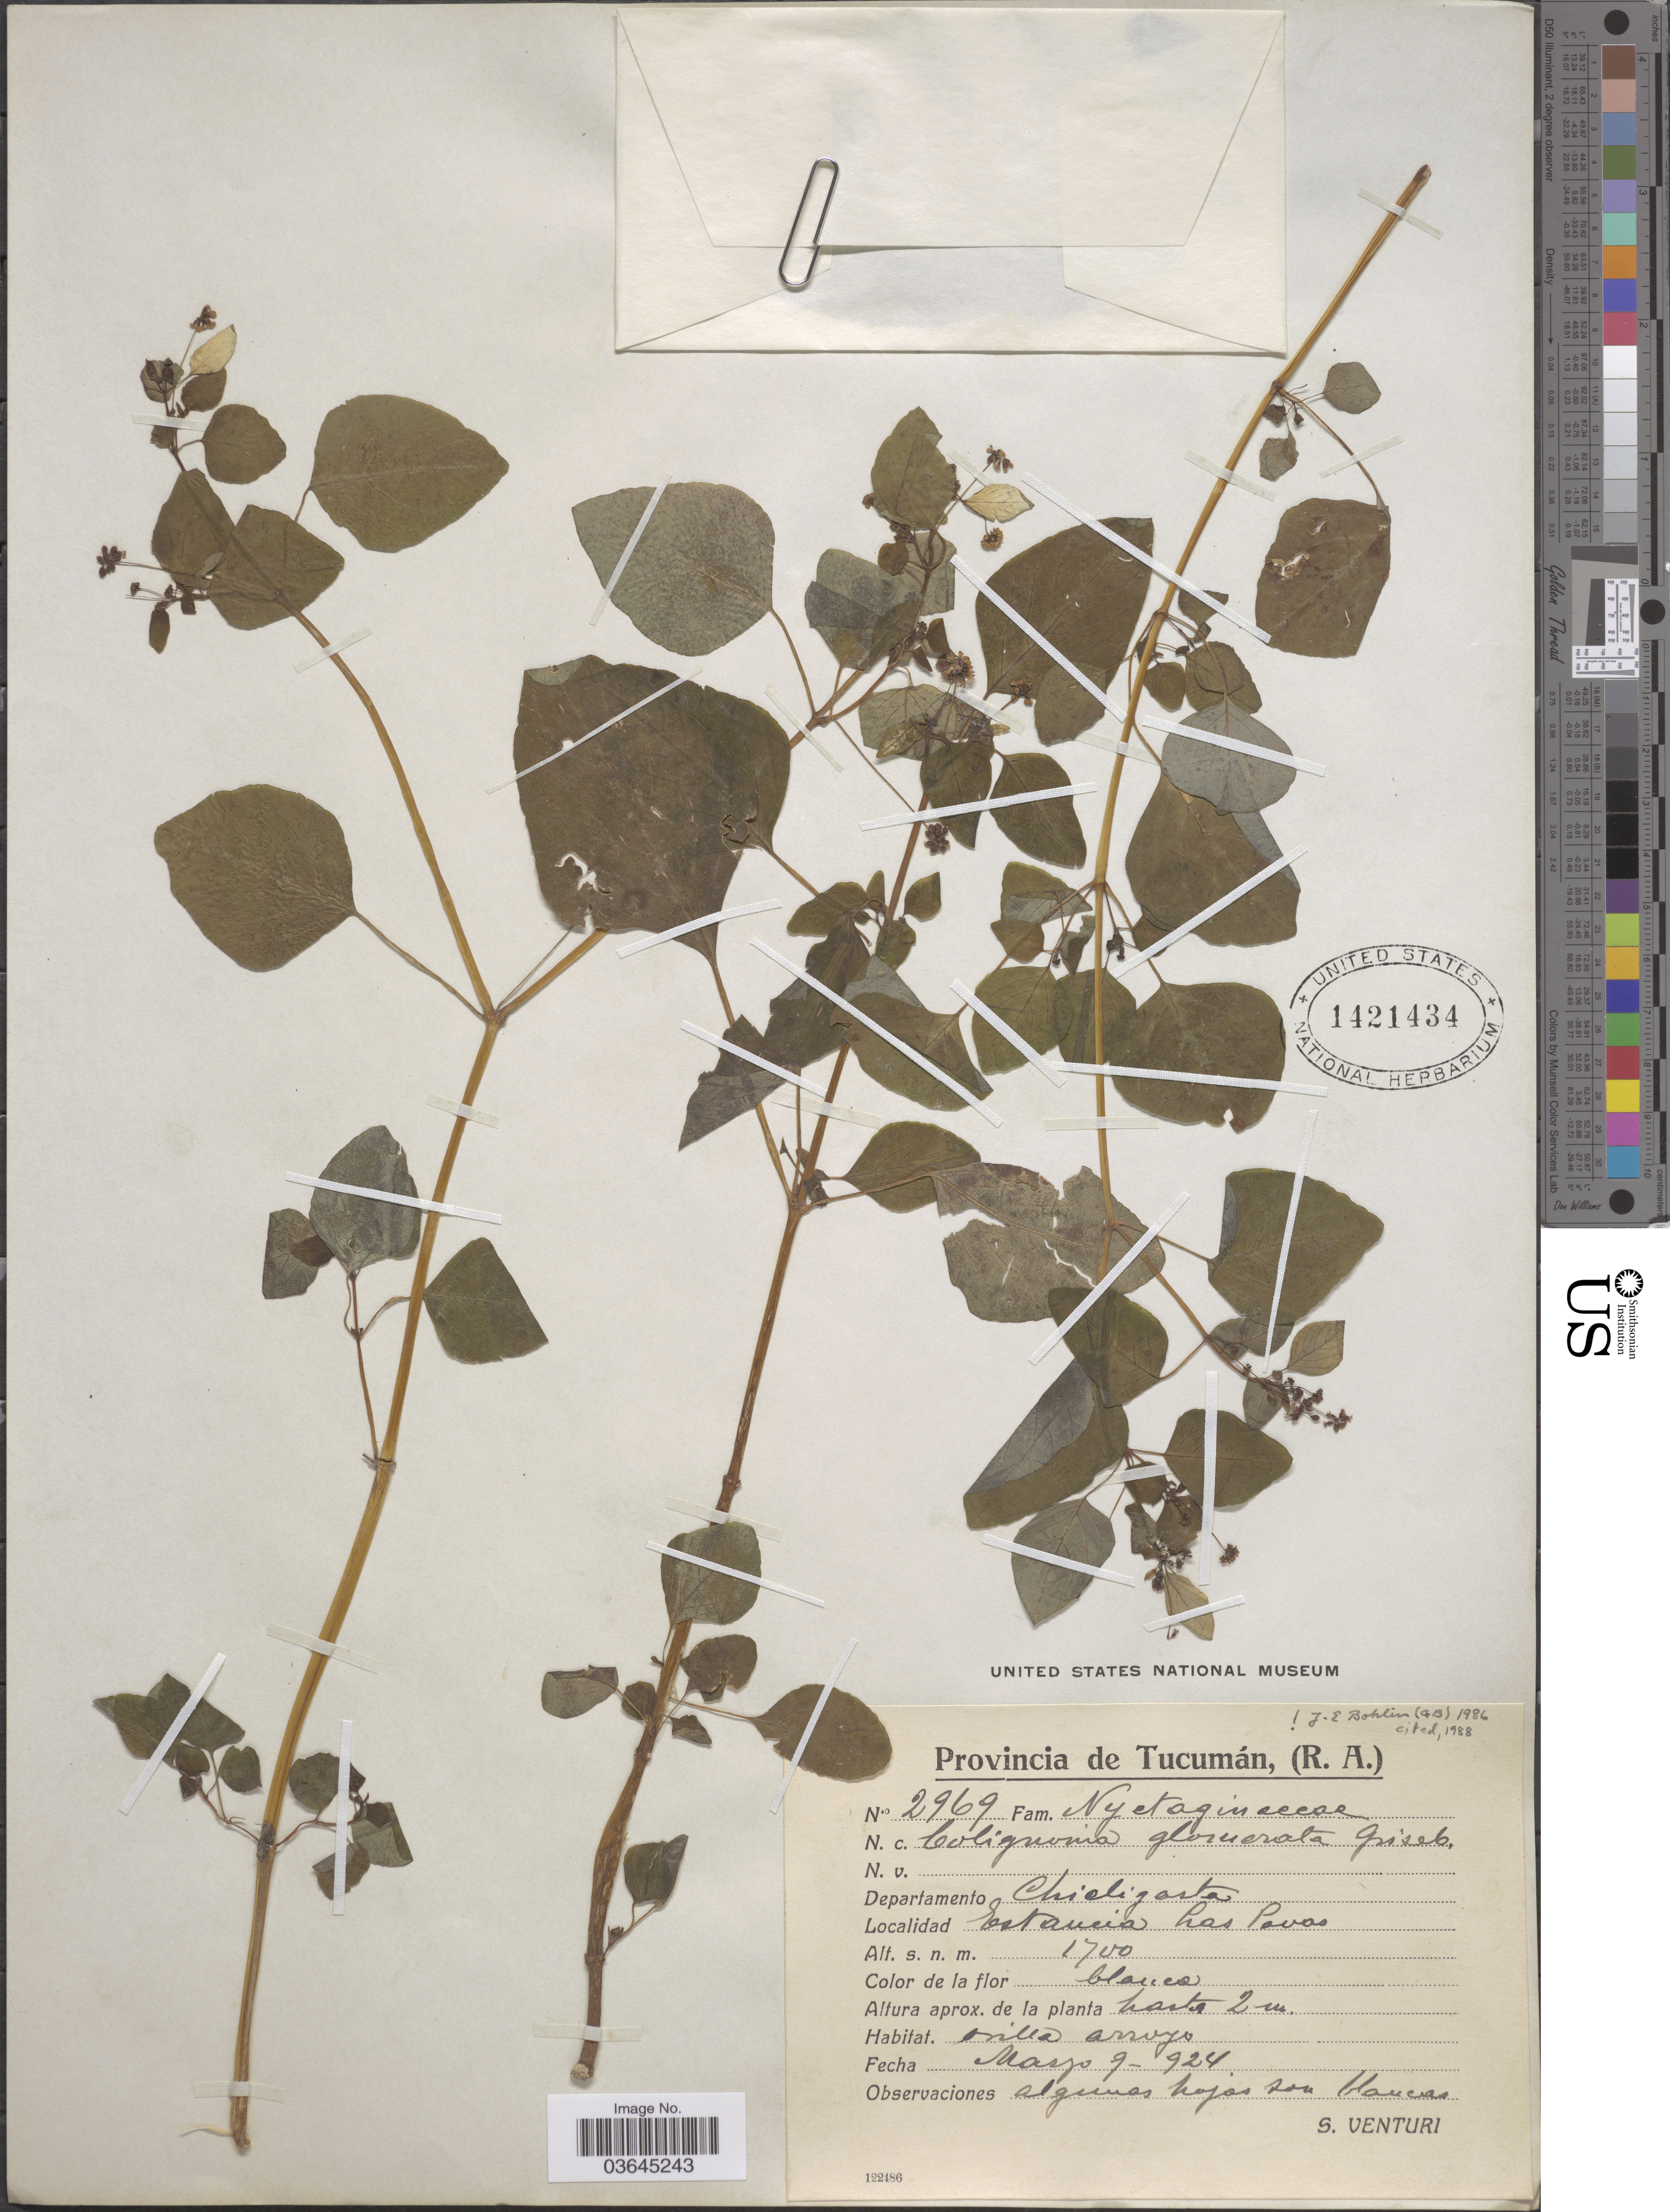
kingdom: Plantae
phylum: Tracheophyta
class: Magnoliopsida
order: Caryophyllales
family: Nyctaginaceae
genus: Colignonia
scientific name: Colignonia glomerata var. glomerata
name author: Griseb.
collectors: S. Venturi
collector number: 2969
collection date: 1924-03-09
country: Argentina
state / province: Tucuman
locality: Departamento Chicligasta. Estancia Las Pavas.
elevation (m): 1700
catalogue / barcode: US 1421434